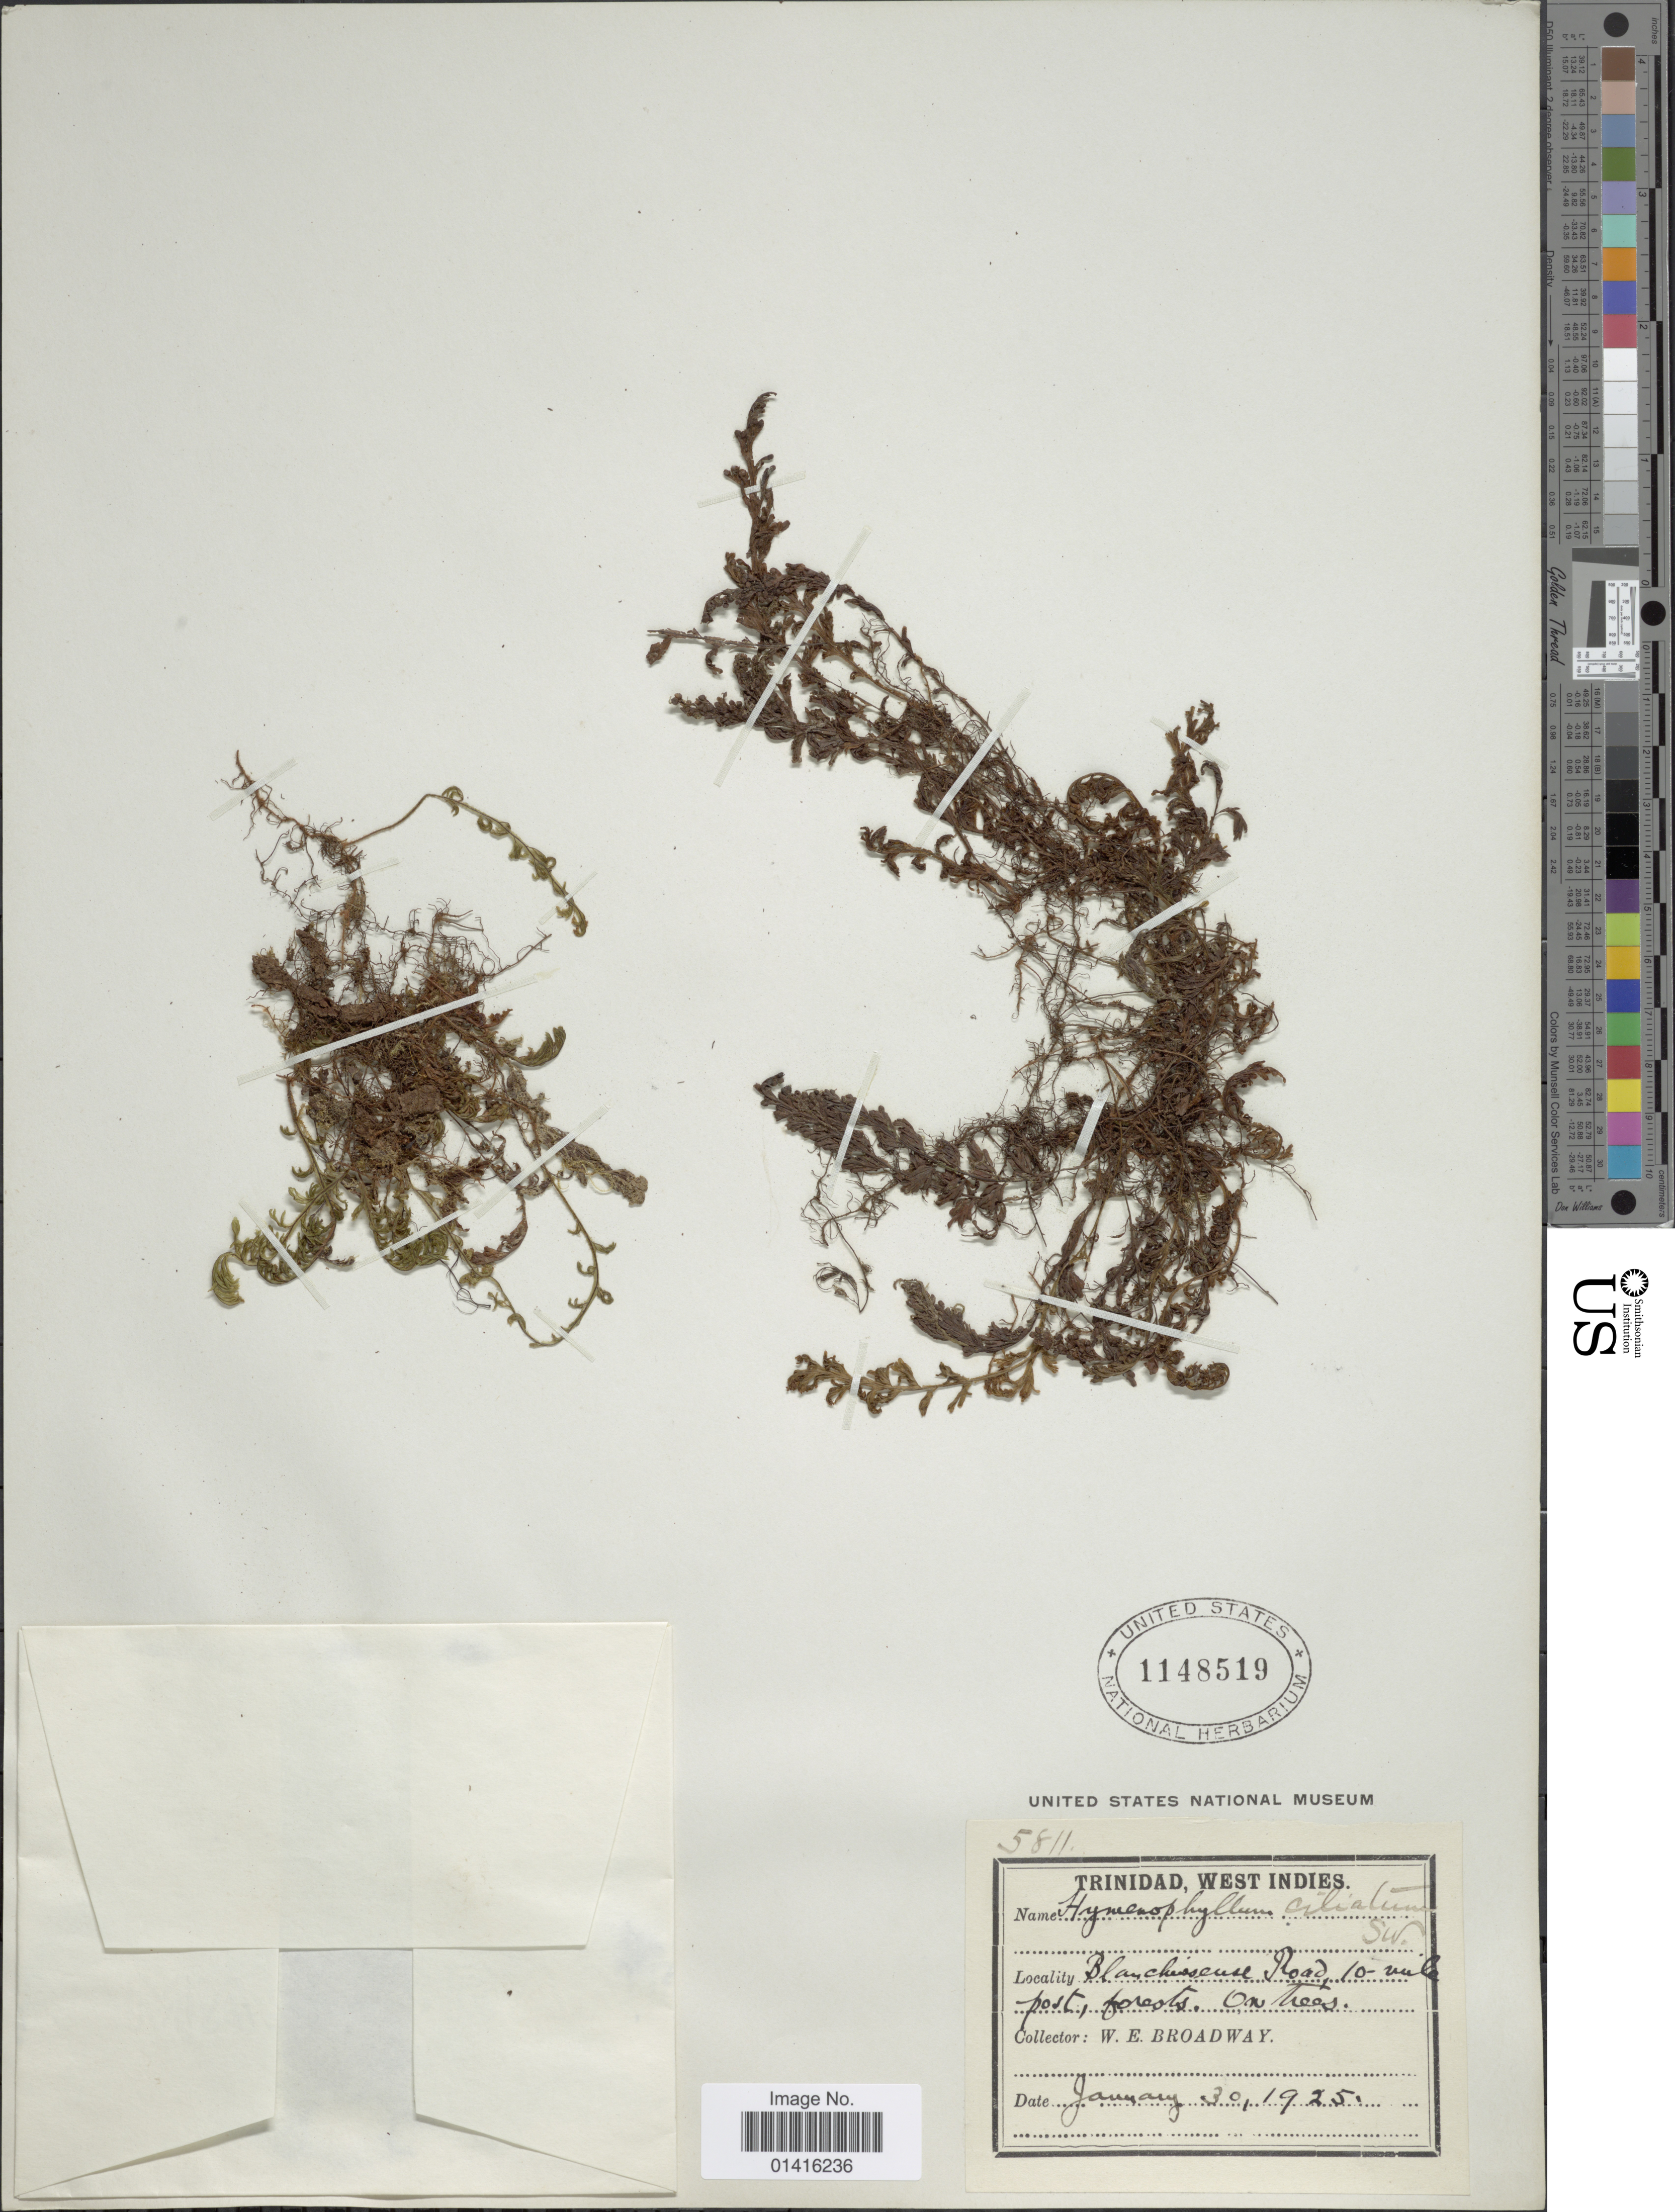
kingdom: Plantae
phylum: Tracheophyta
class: Polypodiopsida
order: Hymenophyllales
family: Hymenophyllaceae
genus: Hymenophyllum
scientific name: Hymenophyllum hirsutum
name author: (L.) Sw.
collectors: W. E. Broadway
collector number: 5811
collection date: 1925-01-30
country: Trinidad and Tobago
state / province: Trinidad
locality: Blanchisseuse Road, 10-mile post.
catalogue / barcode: US 1148519